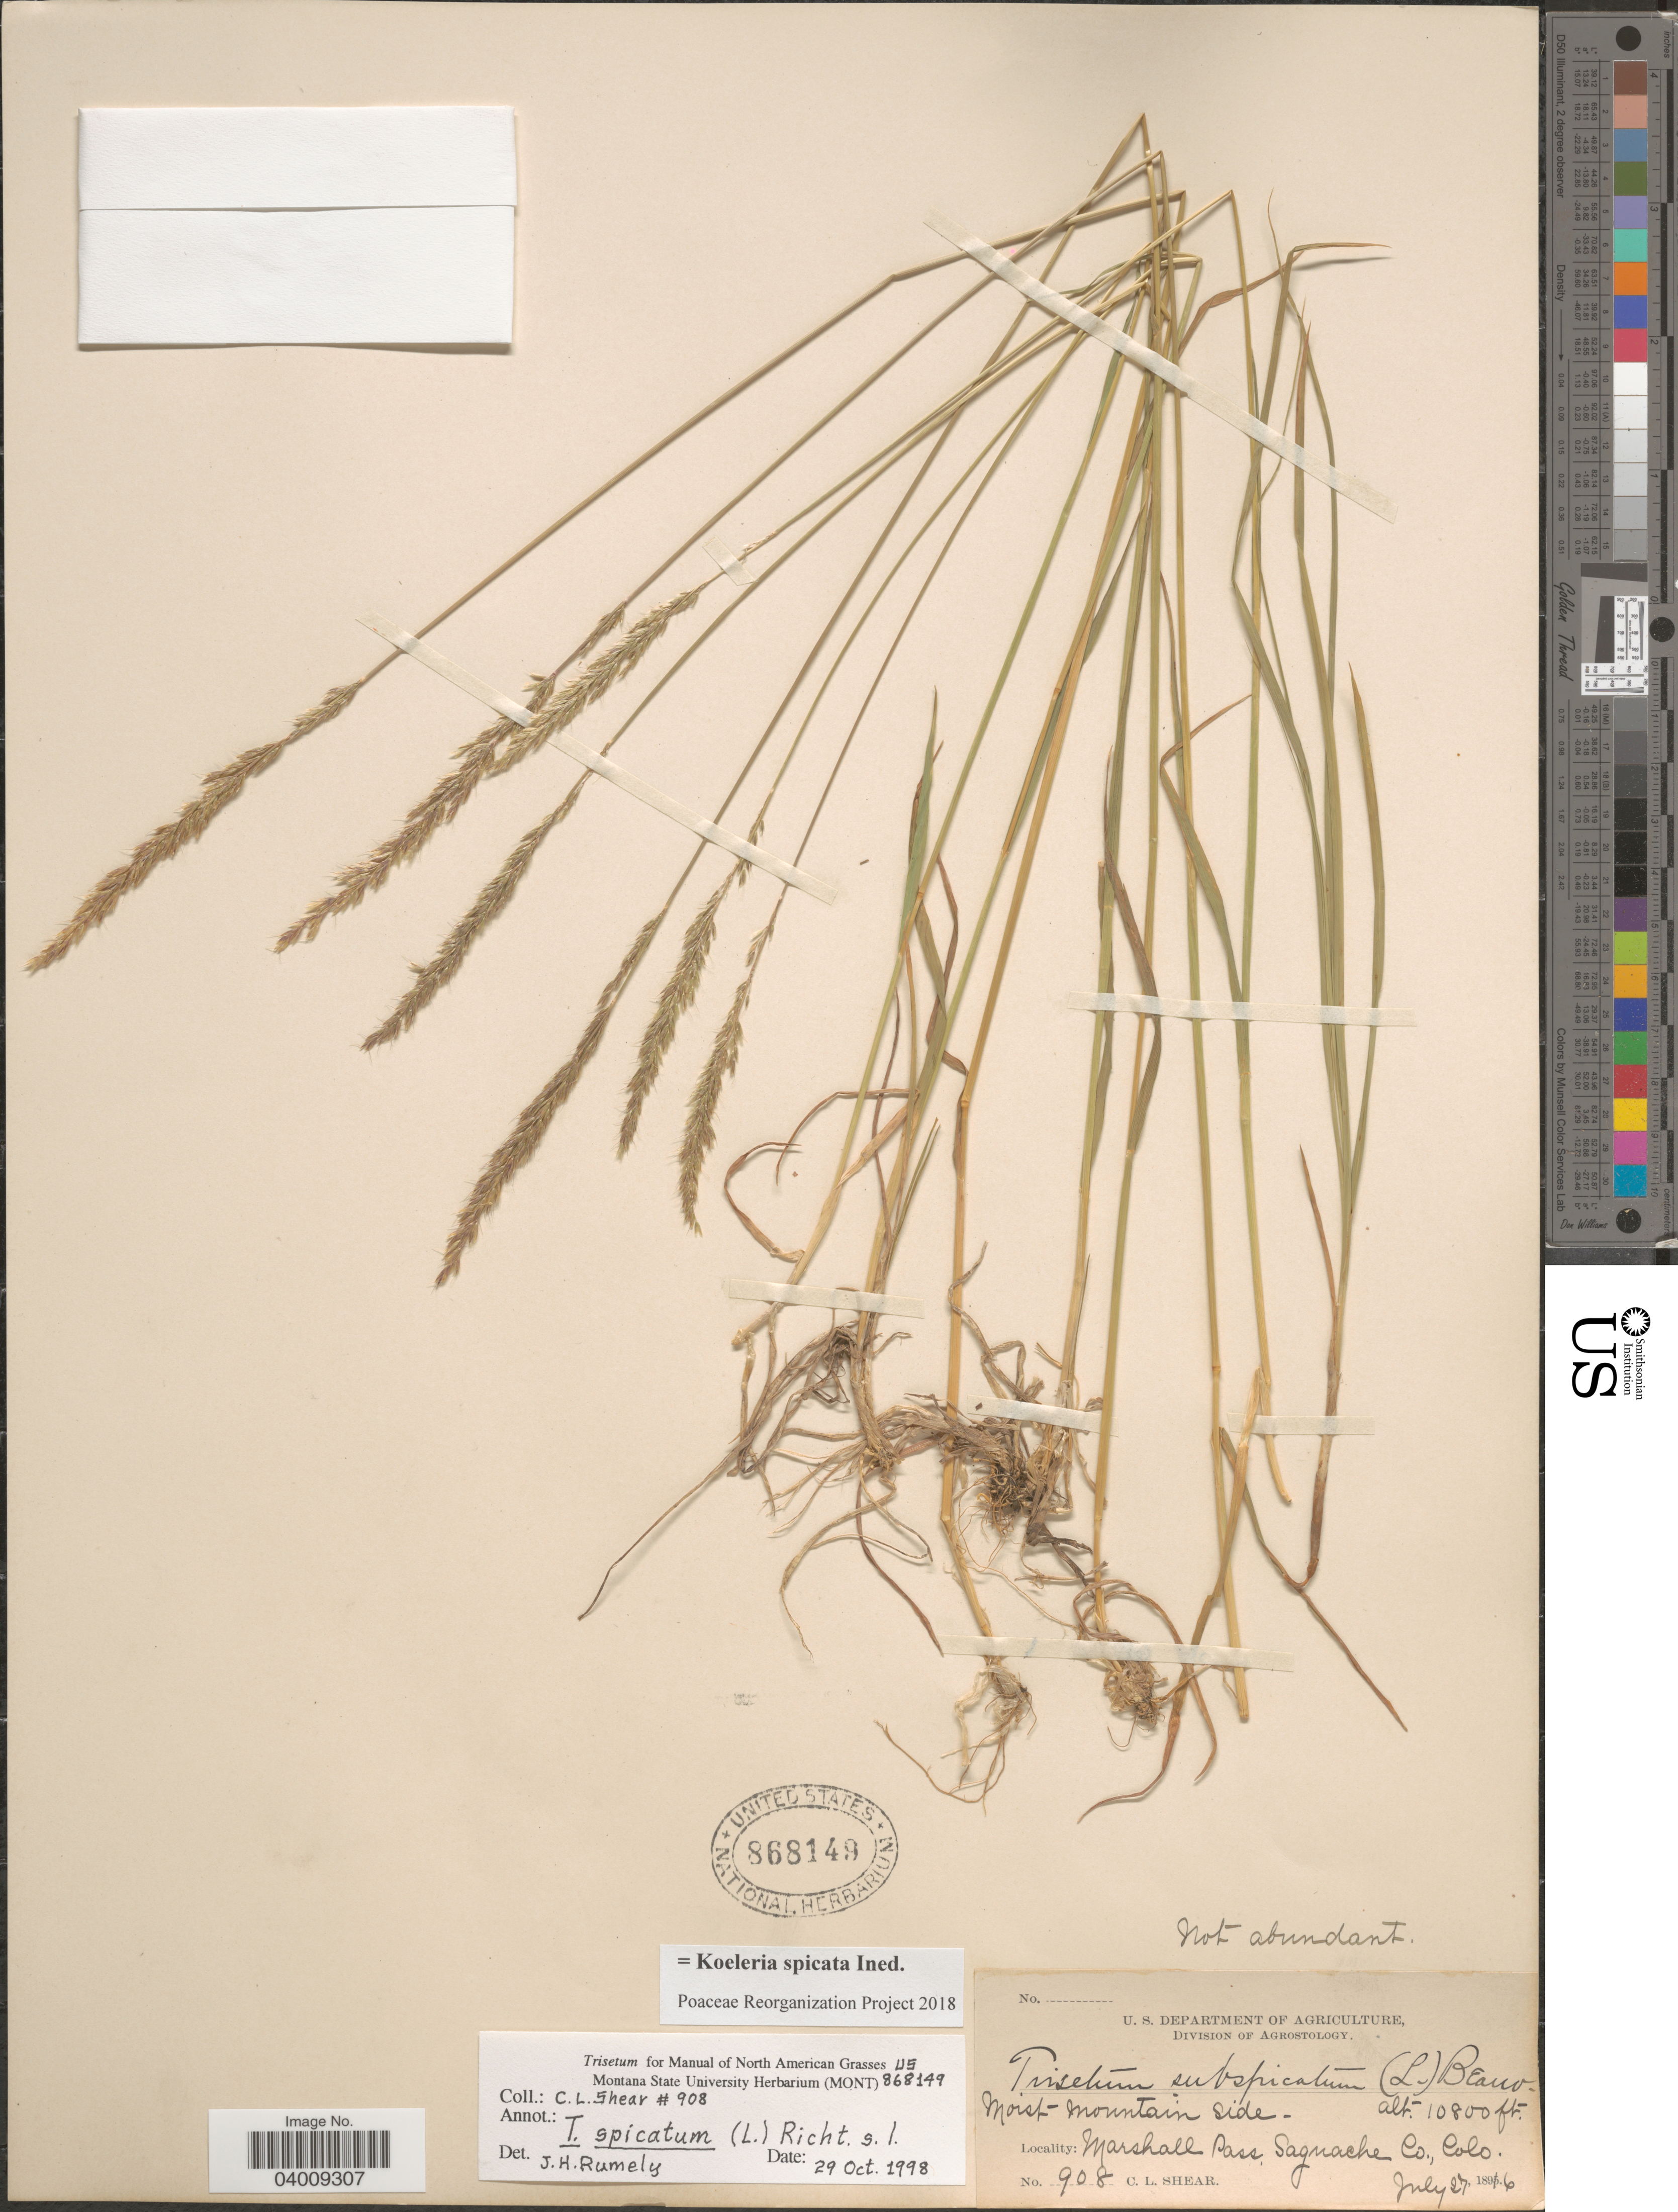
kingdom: Plantae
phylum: Tracheophyta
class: Liliopsida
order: Poales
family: Poaceae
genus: Koeleria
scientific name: Koeleria spicata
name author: (L.) Barberá et al.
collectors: C. L. Shear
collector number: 908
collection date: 1896-07-27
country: United States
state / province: Colorado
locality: Marshall Pass, Saguache Co.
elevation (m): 3292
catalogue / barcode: US 868149